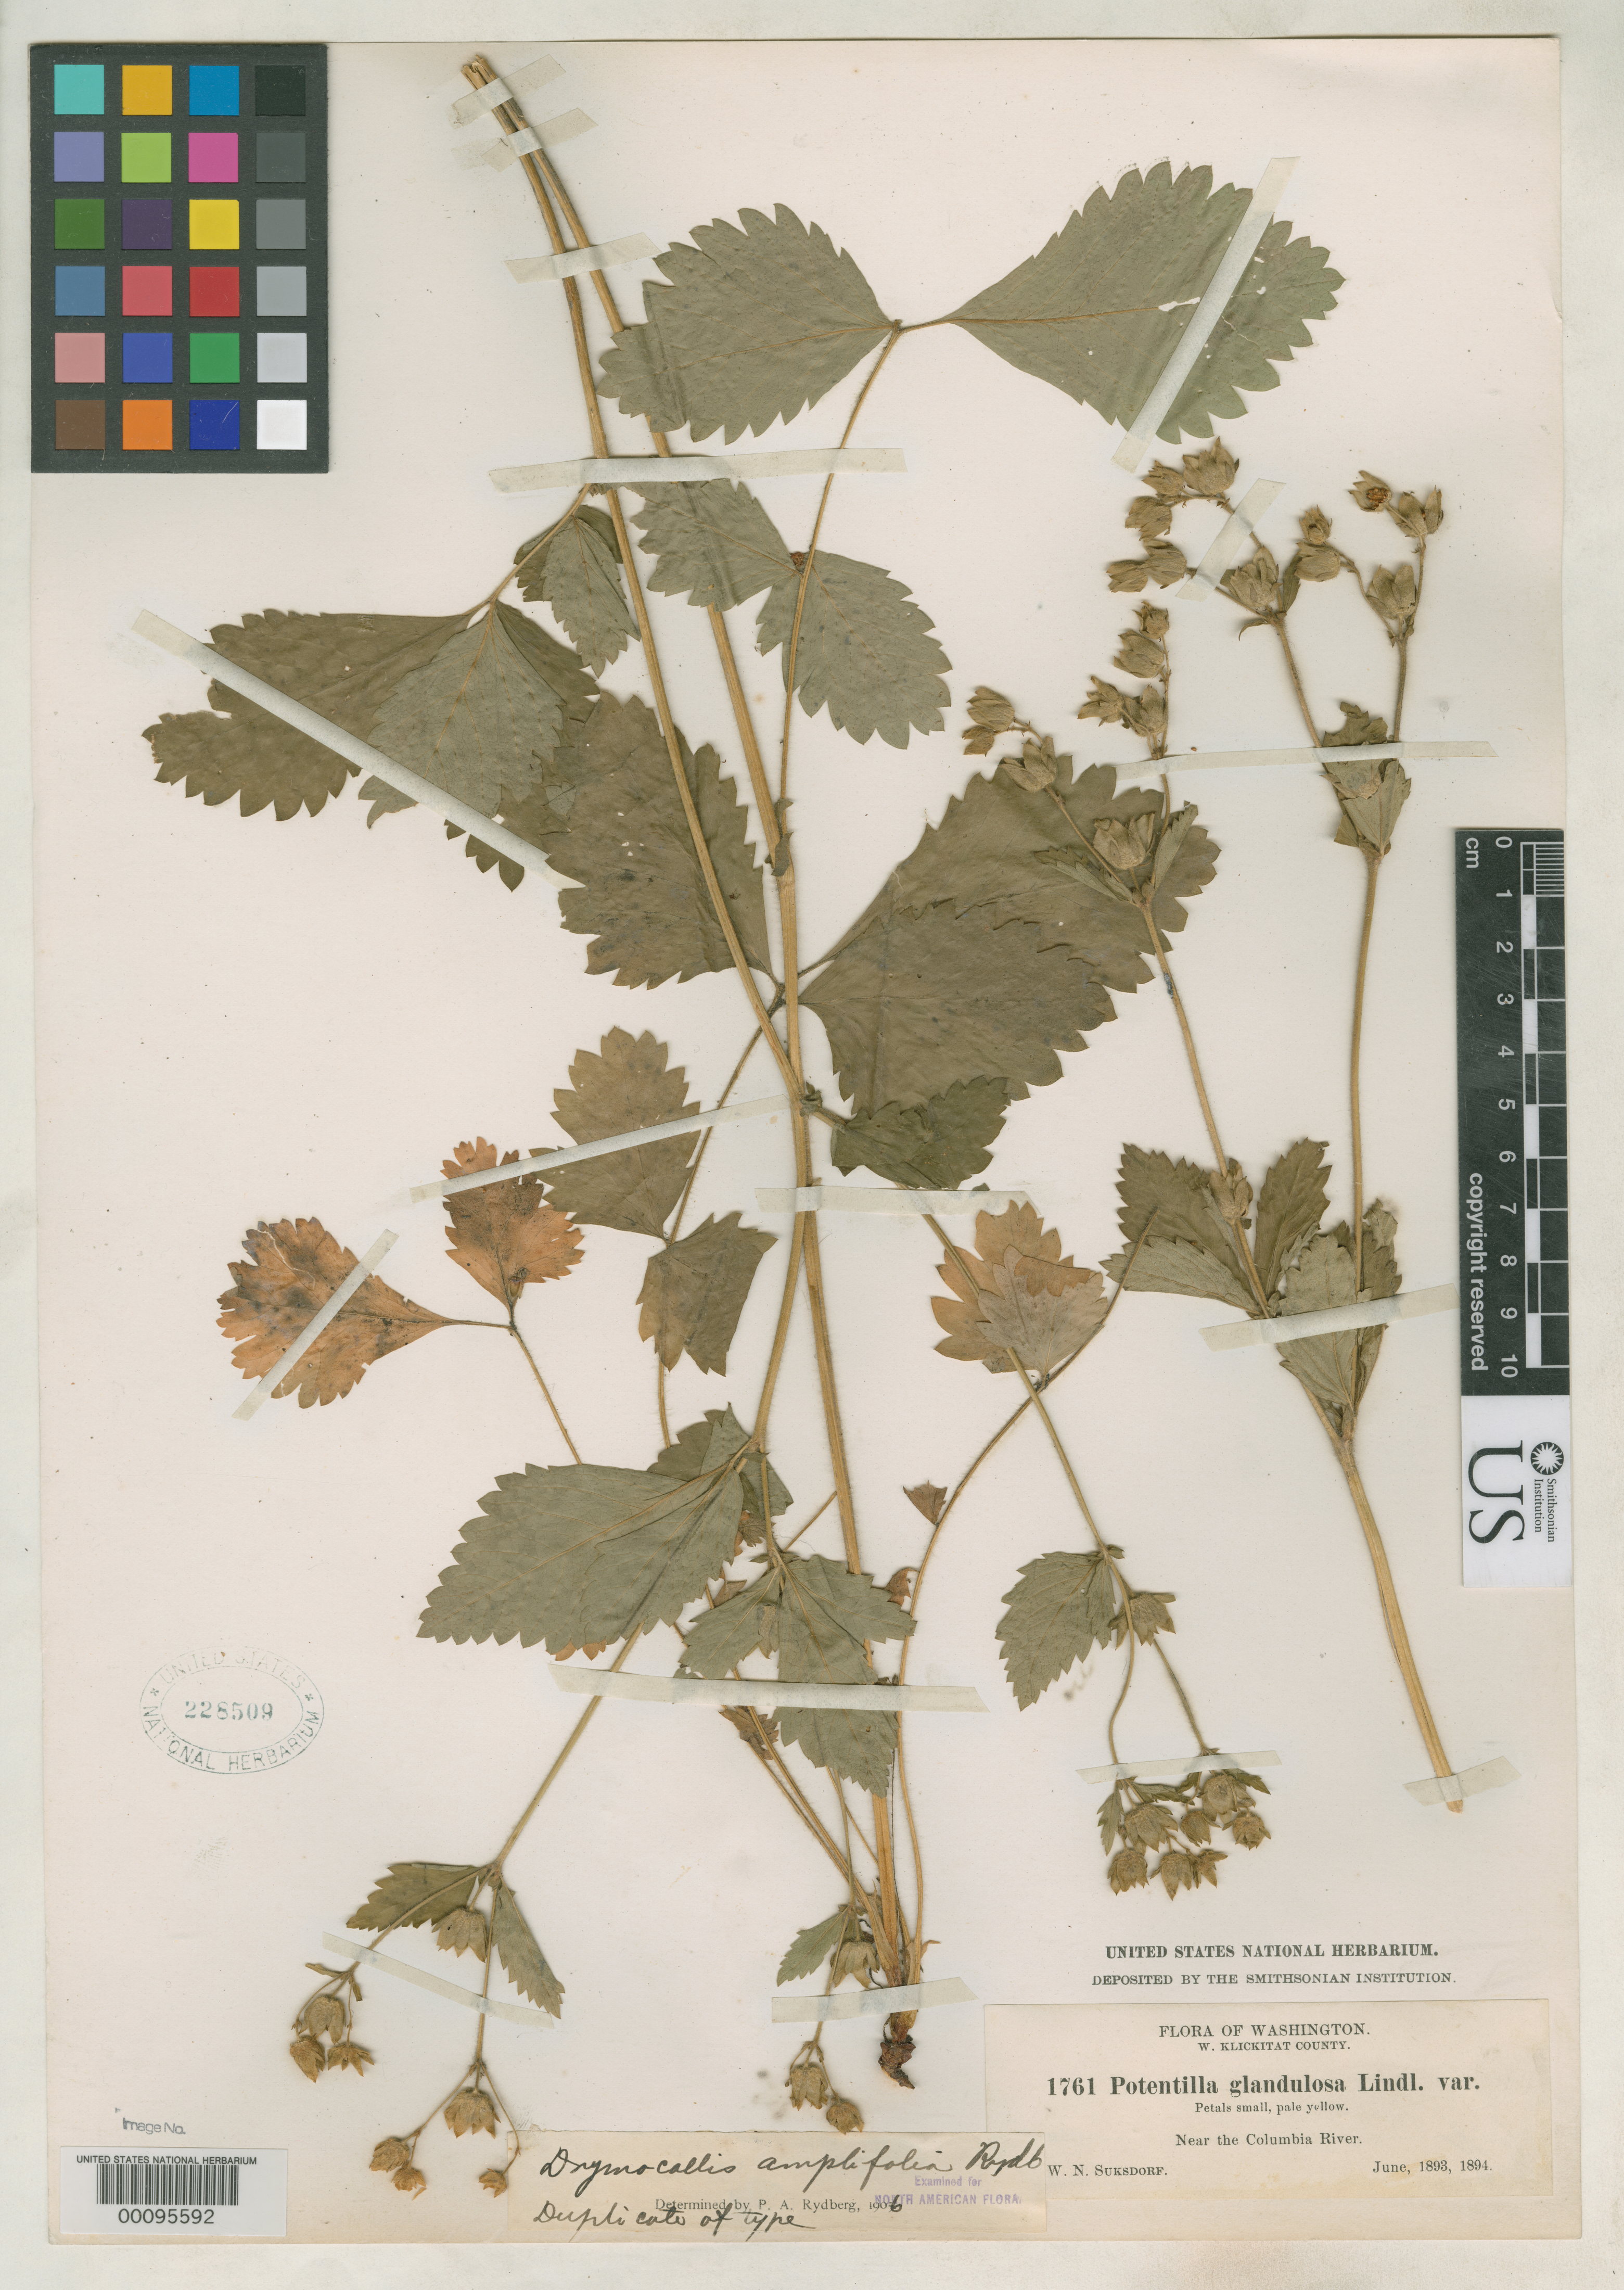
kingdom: Plantae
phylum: Tracheophyta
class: Magnoliopsida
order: Rosales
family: Rosaceae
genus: Drymocallis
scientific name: Drymocallis amplifolia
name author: Rydb.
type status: Isotype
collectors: W. N. Suksdorf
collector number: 1761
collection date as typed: Jun 1894 to -- Jun 1894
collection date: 1894-06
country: United States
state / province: Washington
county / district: Klickitat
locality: Near Columbia River.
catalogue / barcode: US 228509